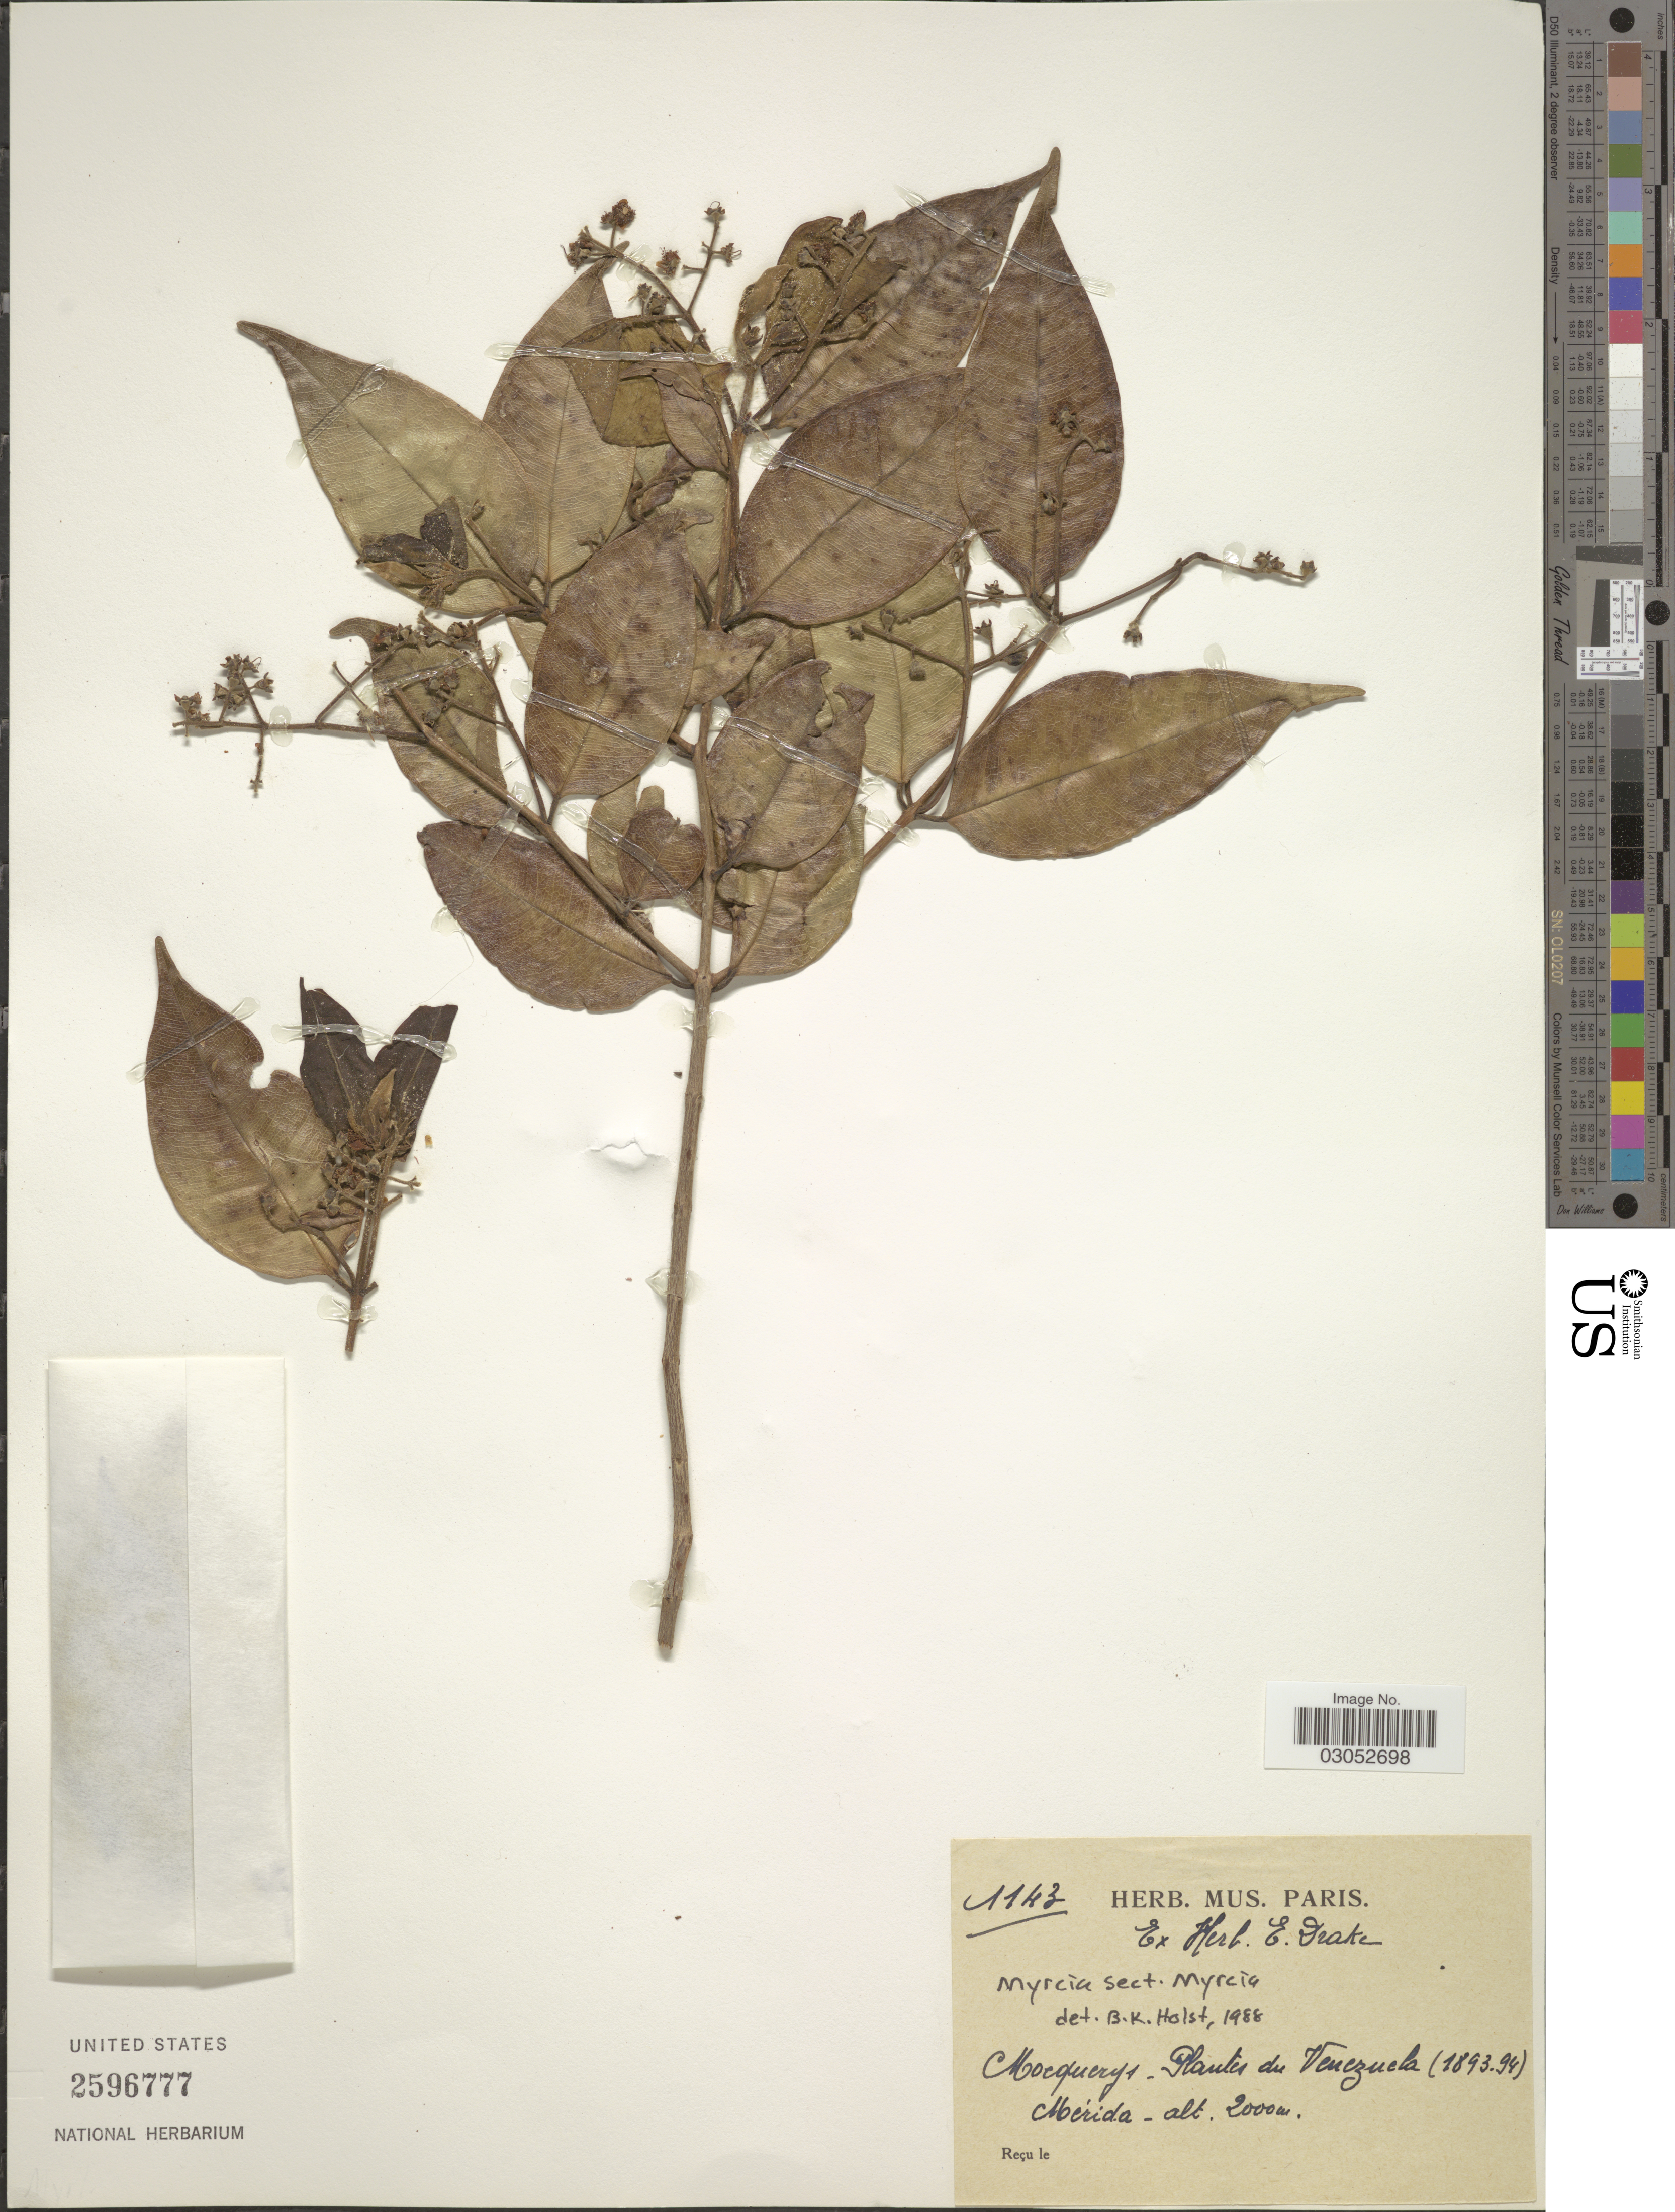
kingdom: Plantae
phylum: Tracheophyta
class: Magnoliopsida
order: Myrtales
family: Myrtaceae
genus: Myrcia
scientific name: Myrcia sp.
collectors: A. Mocquerys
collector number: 1143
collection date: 1893/1894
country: Venezuela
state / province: Mérida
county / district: Libertador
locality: Mérida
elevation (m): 2000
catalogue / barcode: US 2596777